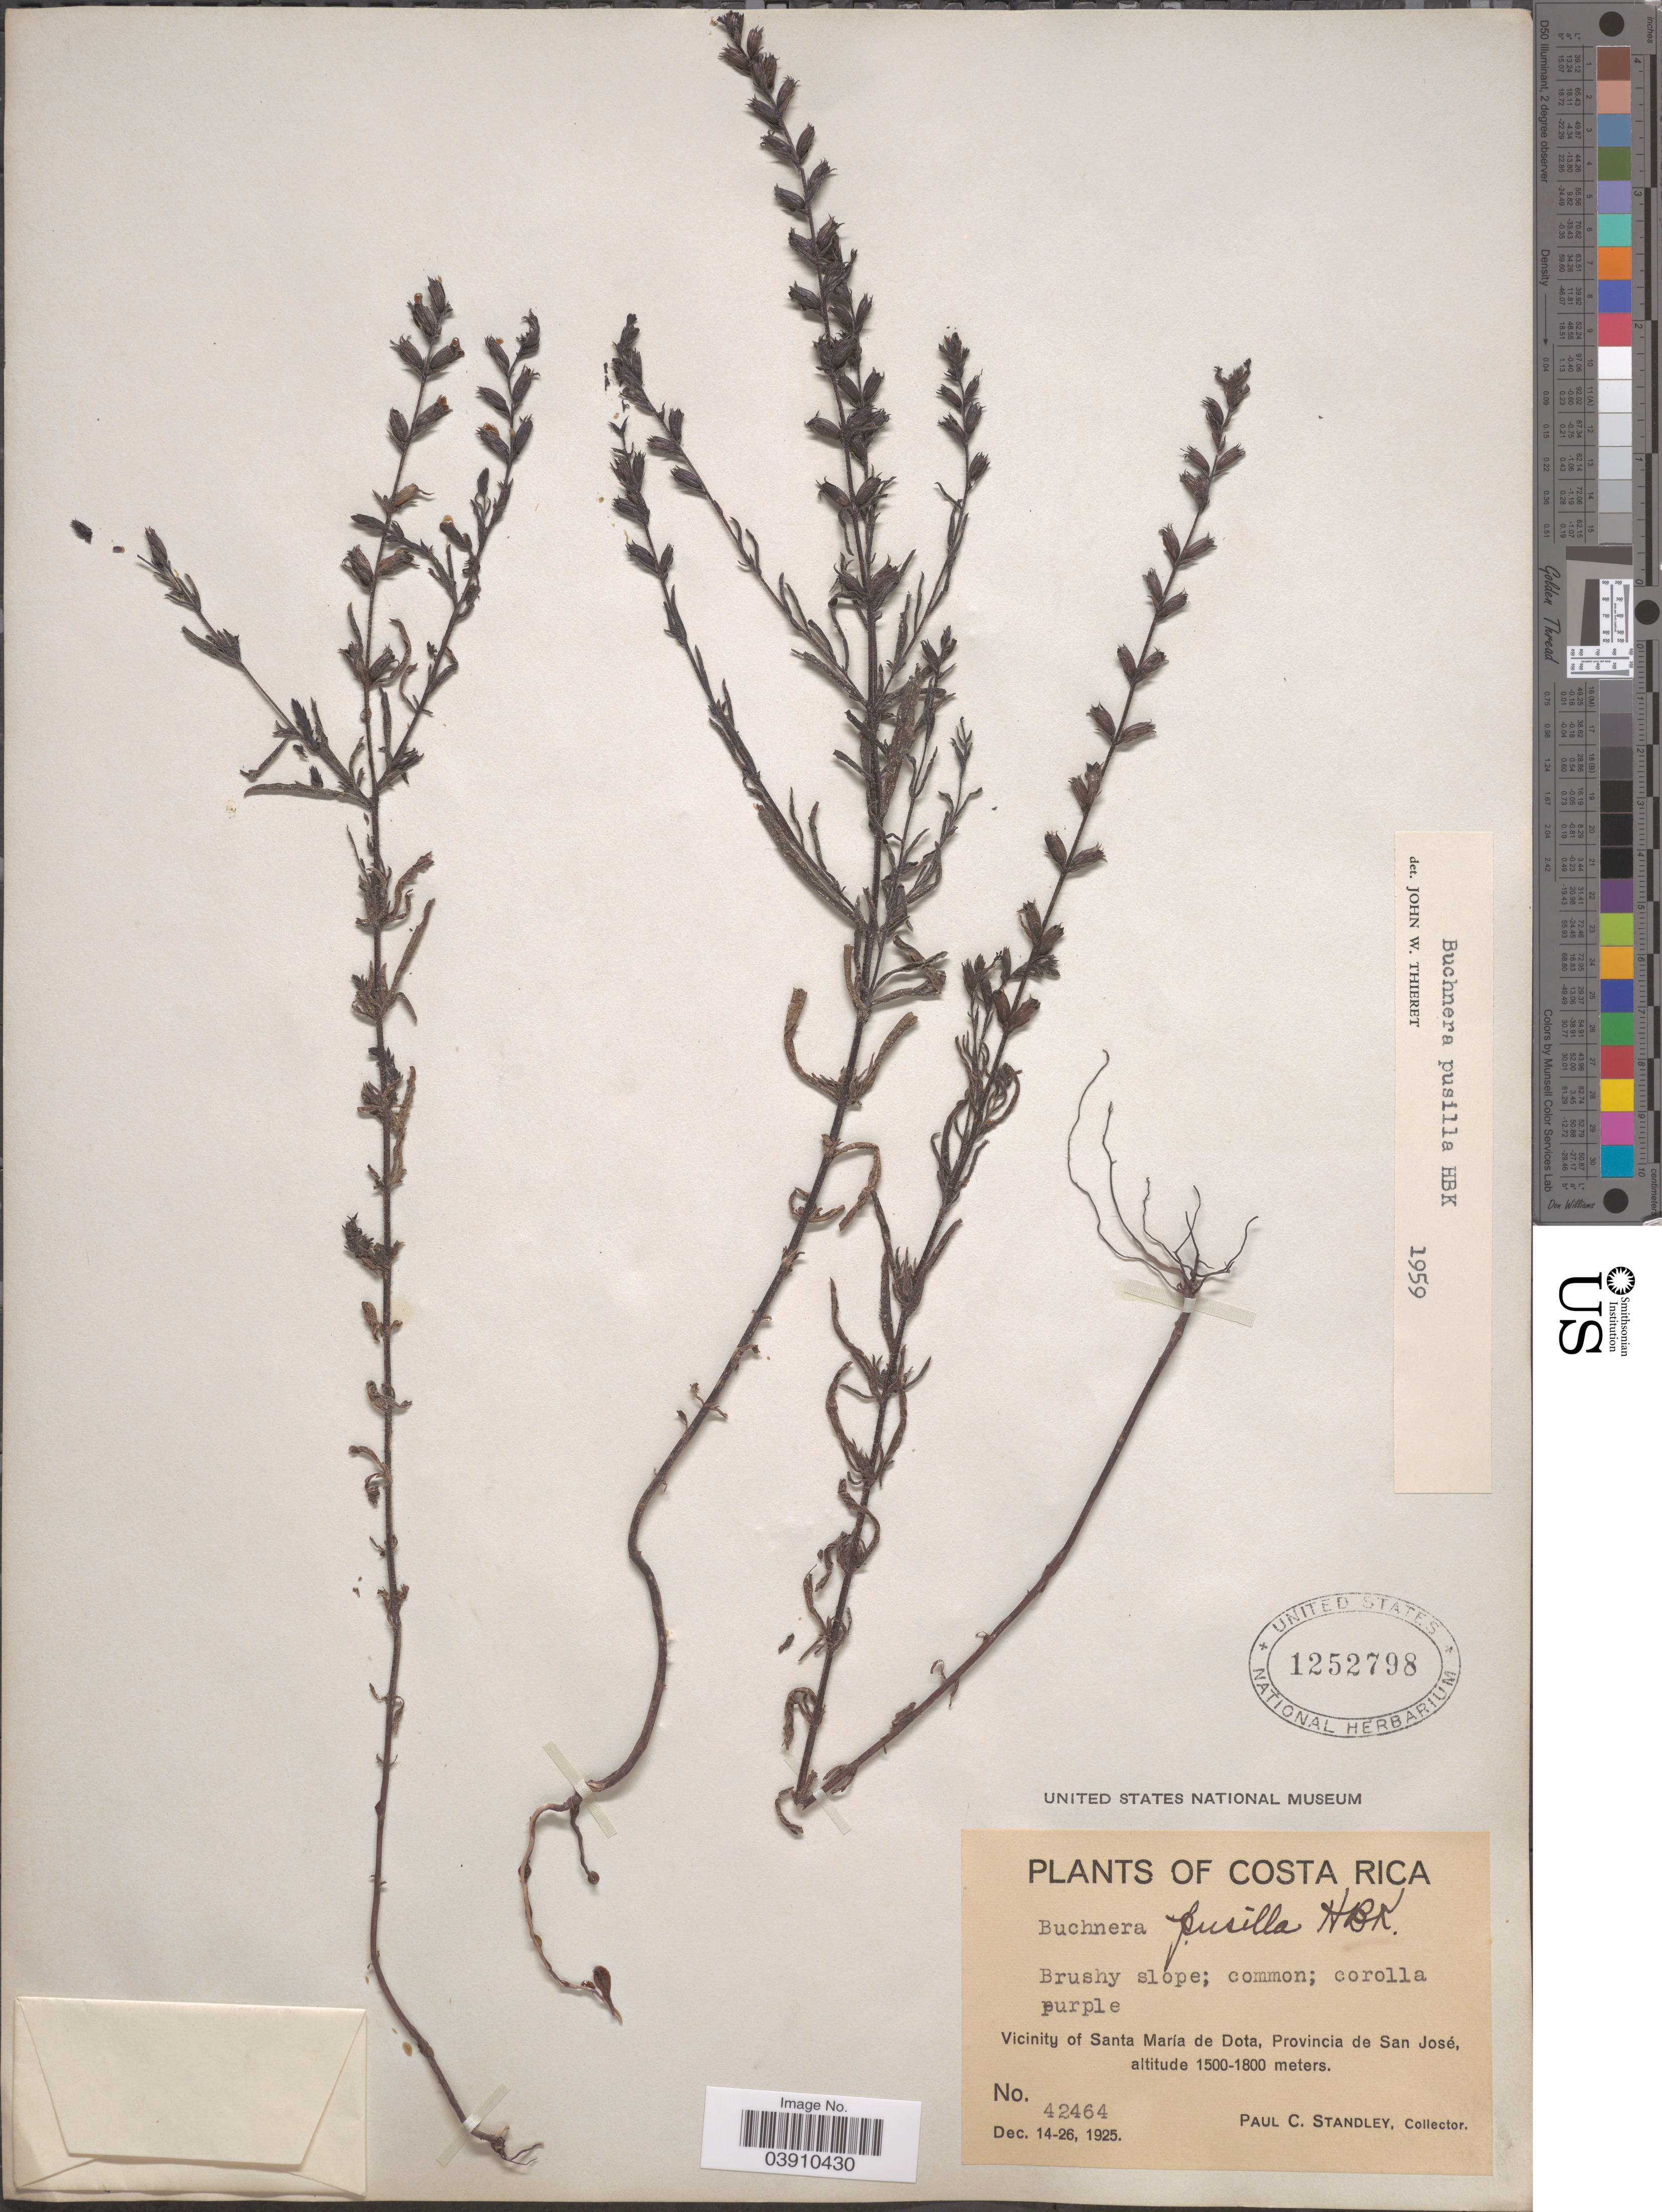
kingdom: Plantae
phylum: Tracheophyta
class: Magnoliopsida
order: Lamiales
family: Orobanchaceae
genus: Buchnera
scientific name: Buchnera pusilla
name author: Kunth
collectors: P. C. Standley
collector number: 42464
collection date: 1925-12-14/1925-12-26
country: Costa Rica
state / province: San José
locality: Vicinity of Santa María de Dota.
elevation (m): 1500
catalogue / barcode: US 1252798